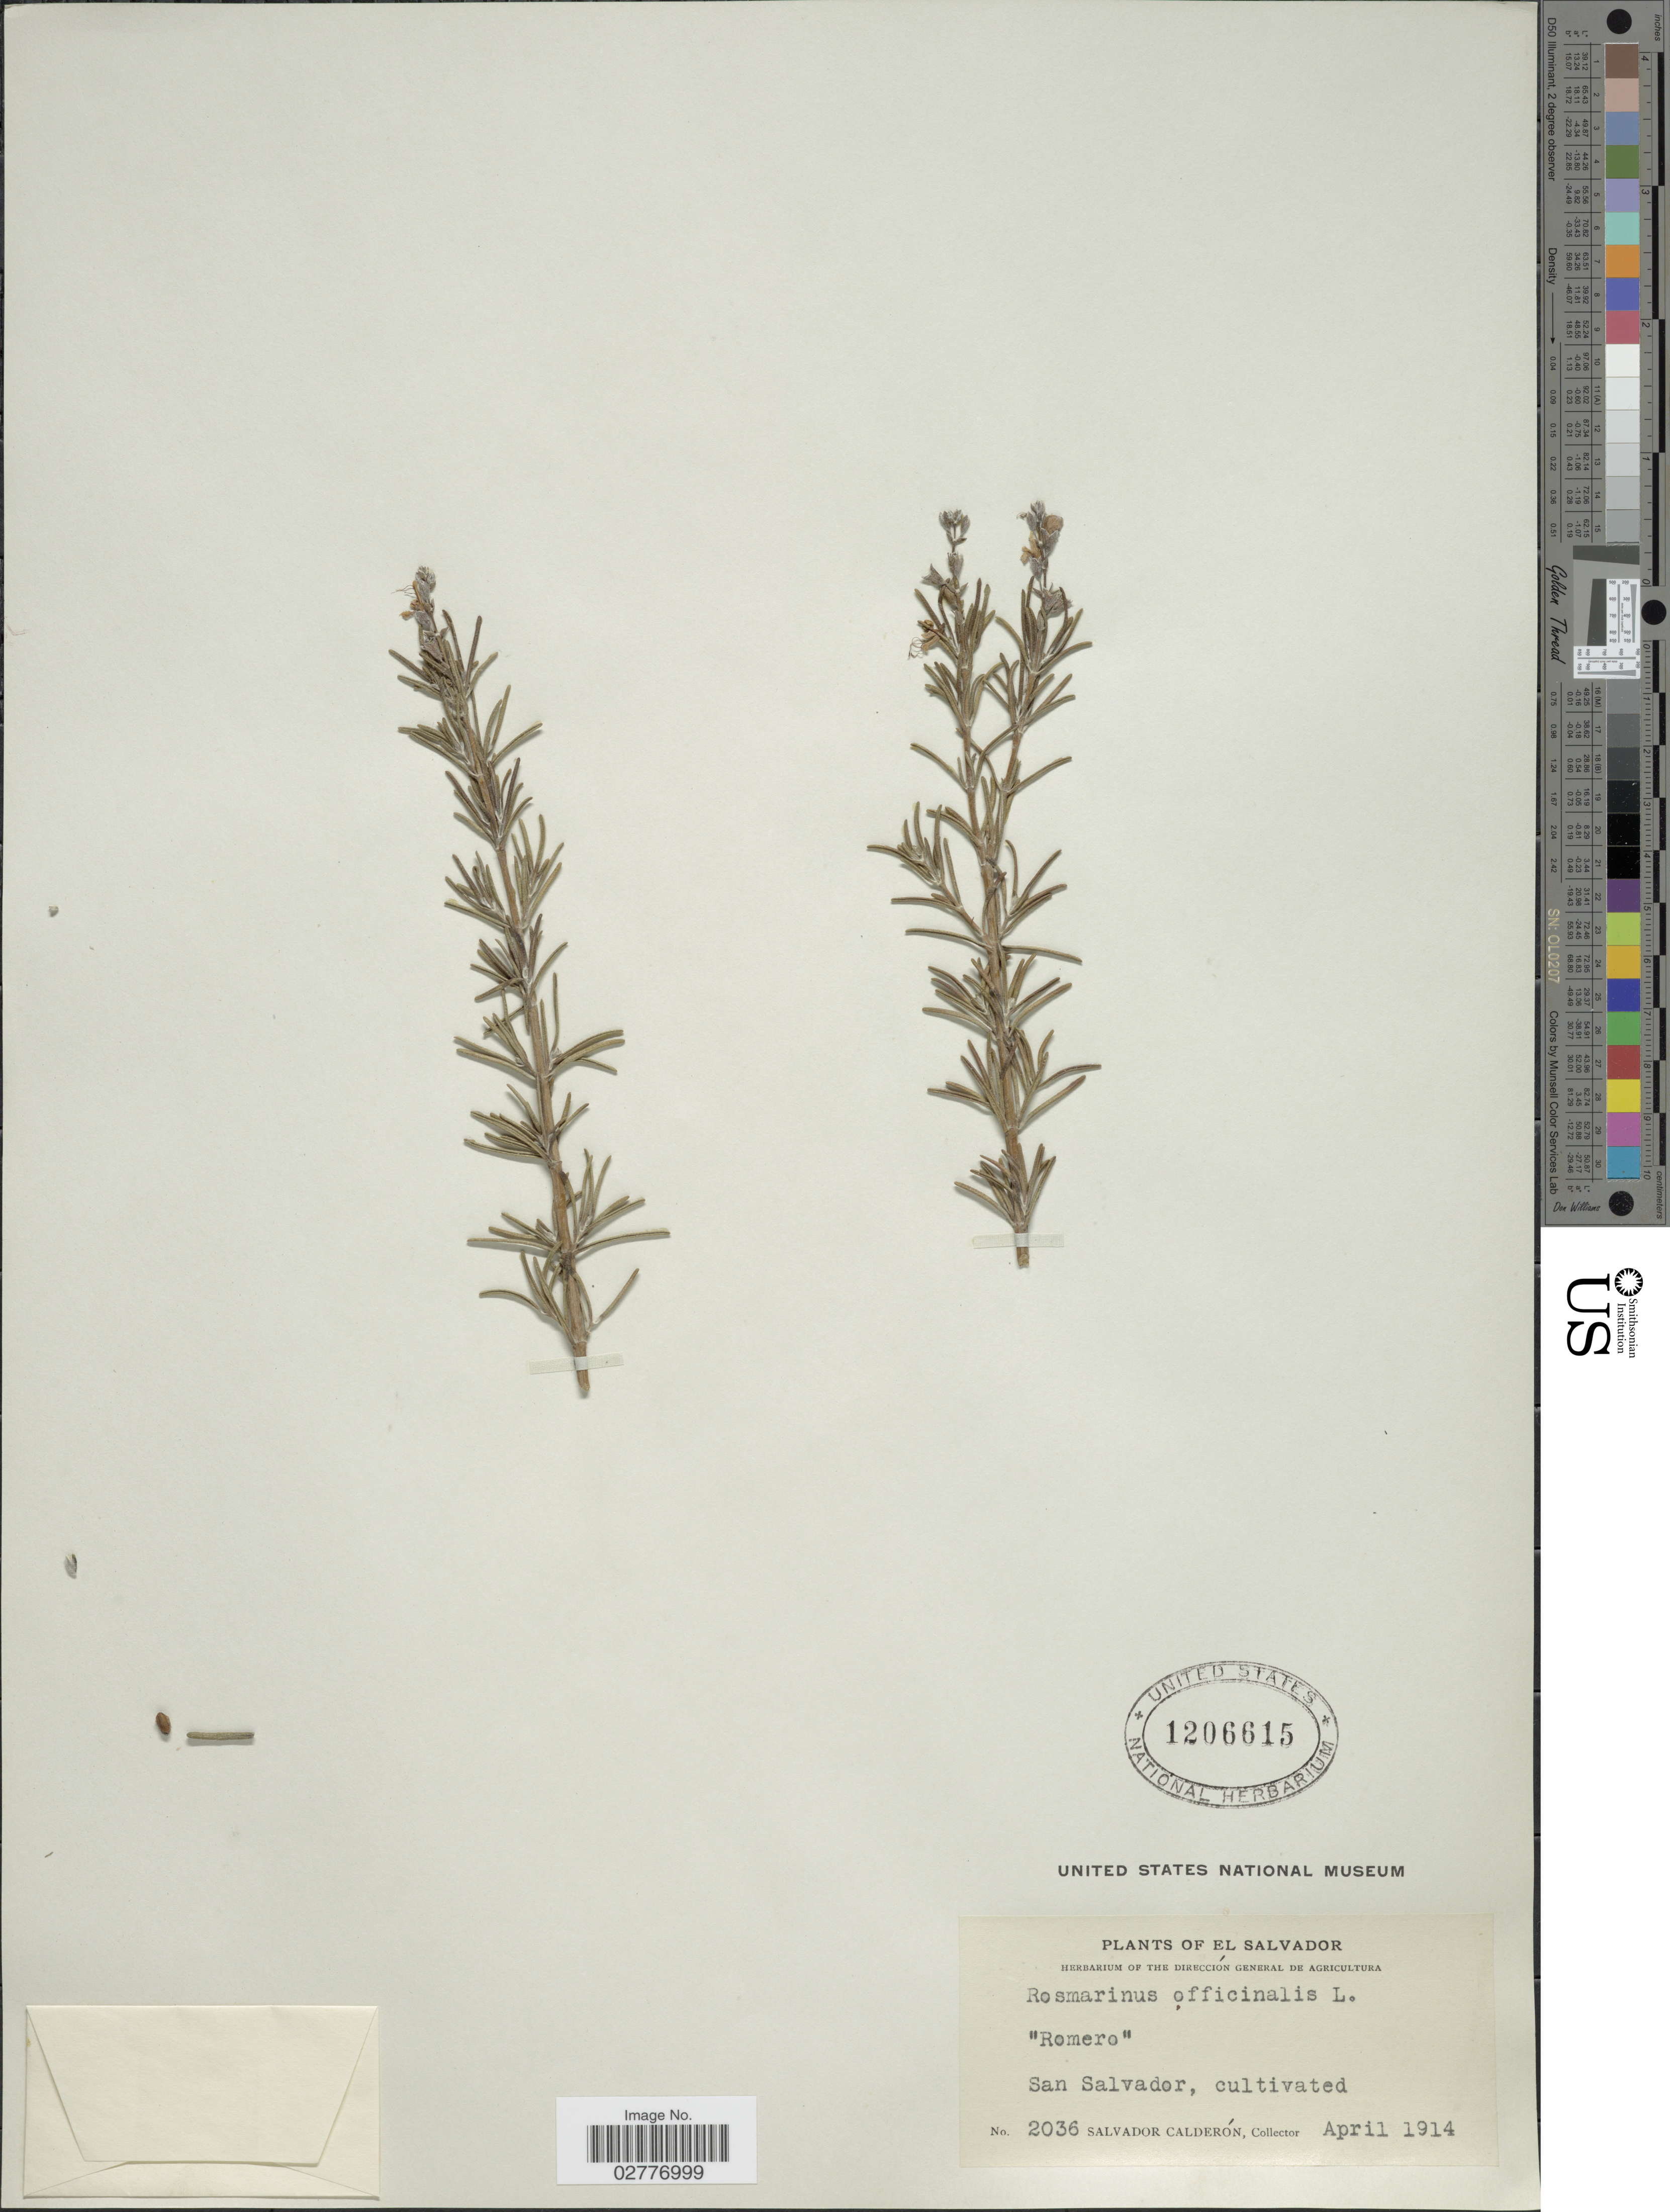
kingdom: Plantae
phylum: Tracheophyta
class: Magnoliopsida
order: Lamiales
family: Lamiaceae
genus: Rosmarinus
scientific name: Rosmarinus officinalis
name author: L.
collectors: S. Calderón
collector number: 2036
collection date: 1914-04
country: El Salvador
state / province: San Salvador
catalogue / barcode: US 1206615